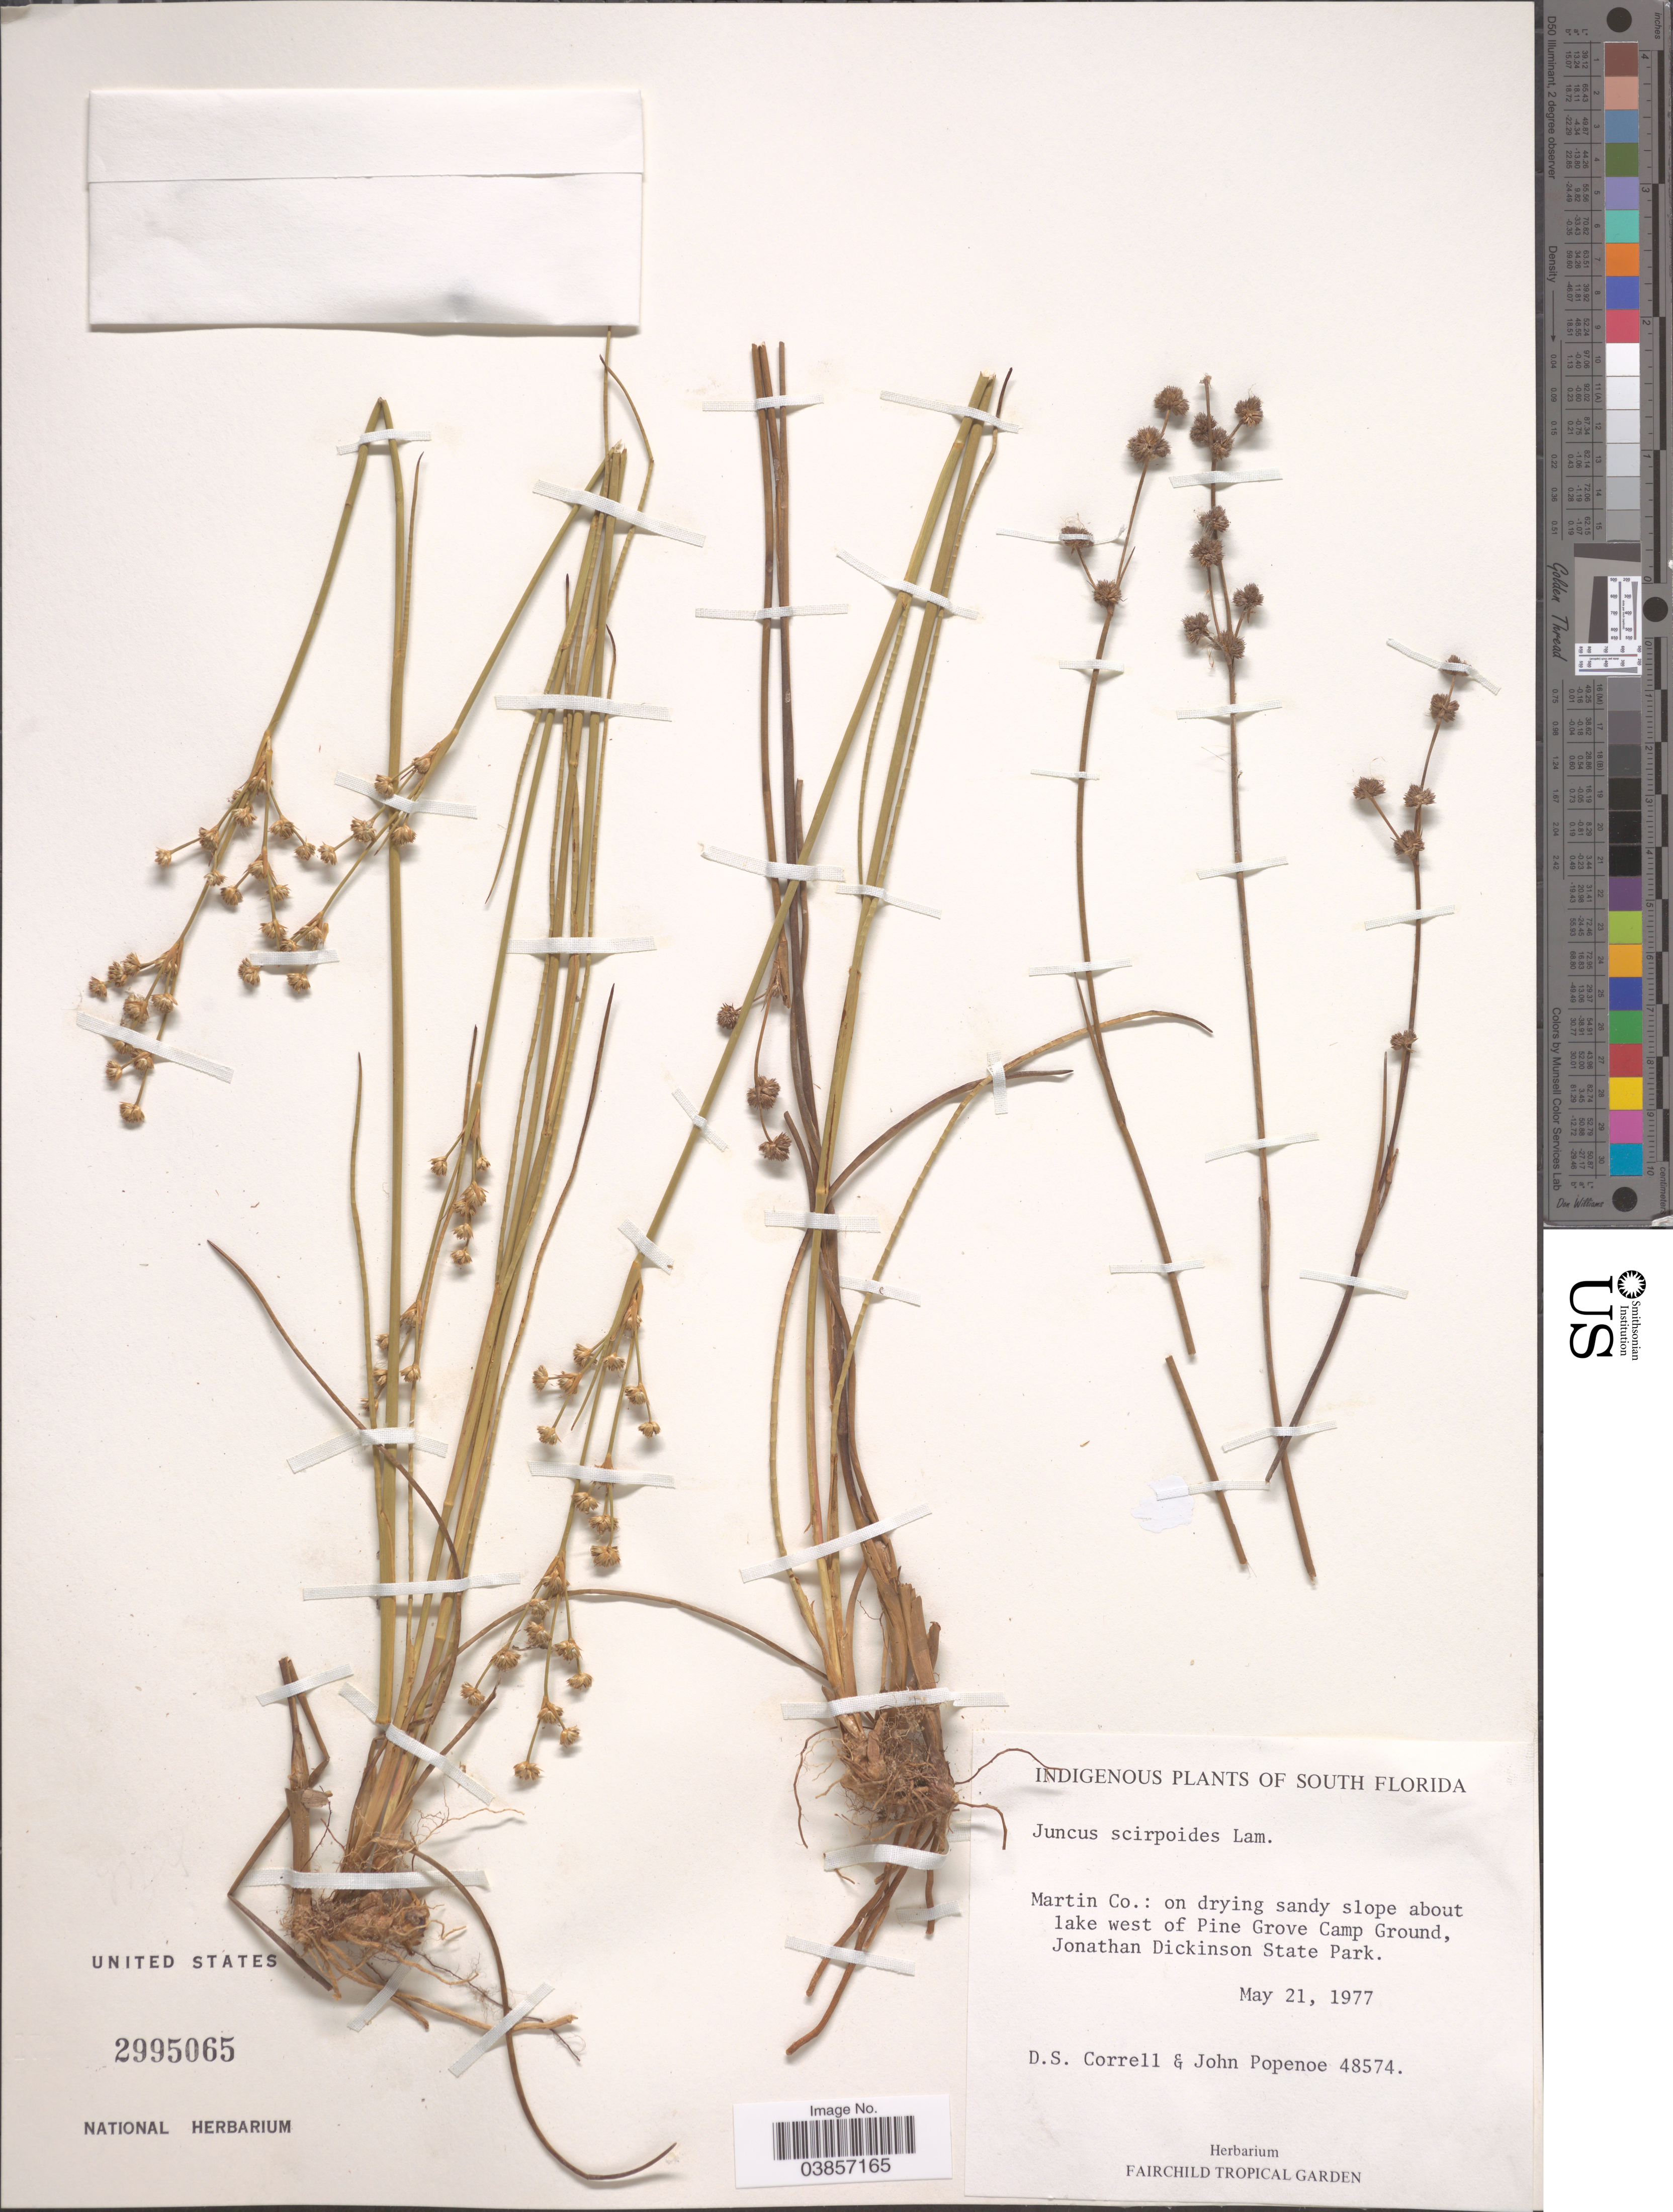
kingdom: Plantae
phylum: Tracheophyta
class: Liliopsida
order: Poales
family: Juncaceae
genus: Juncus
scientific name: Juncus scirpoides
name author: Lam.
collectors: D. S. Correll & J. Popenoe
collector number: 48574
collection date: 1977-05-21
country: United States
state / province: Florida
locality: South Florida. Martin Co.: about lake west of Pine Grove Camp Ground, Jonathan Dickinson State Park.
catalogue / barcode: US 2995065